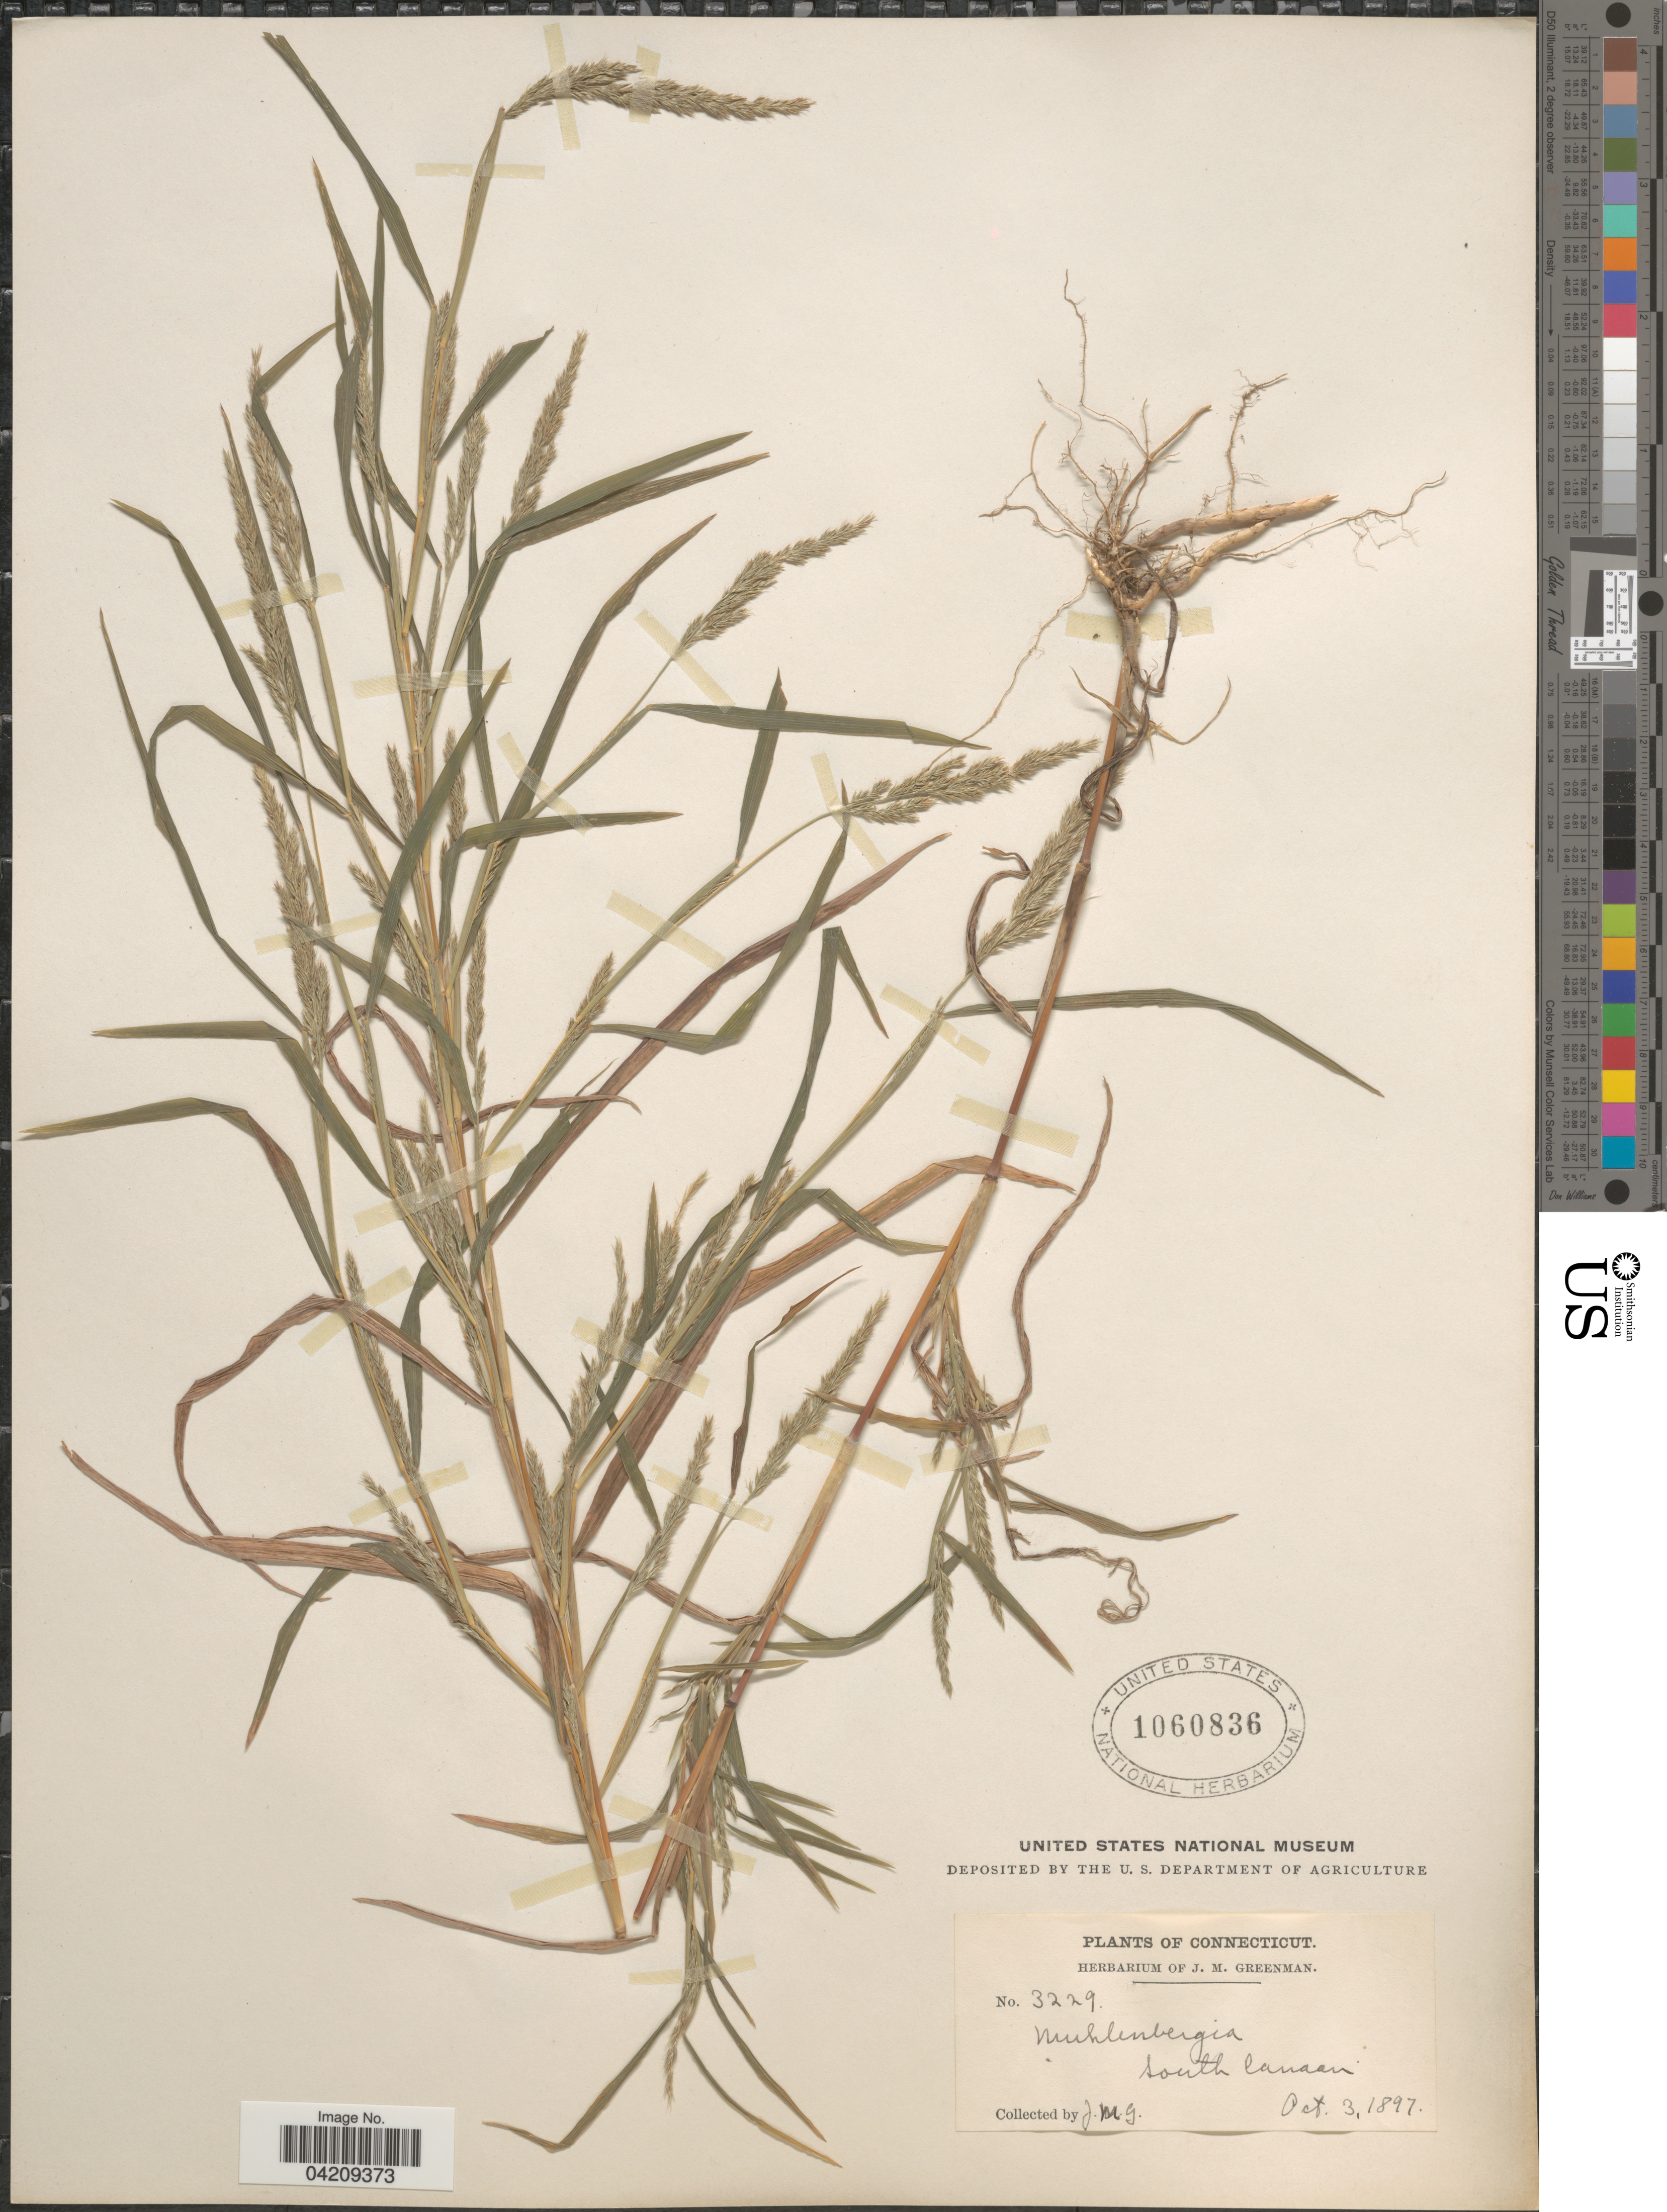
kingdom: Plantae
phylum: Tracheophyta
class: Liliopsida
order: Poales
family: Poaceae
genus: Muhlenbergia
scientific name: Muhlenbergia frondosa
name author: (Poir.) Fernald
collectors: J. M. Greenman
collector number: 3229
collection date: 1897-10-03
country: United States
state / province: Connecticut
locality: South Canaan.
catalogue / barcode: US 1060836